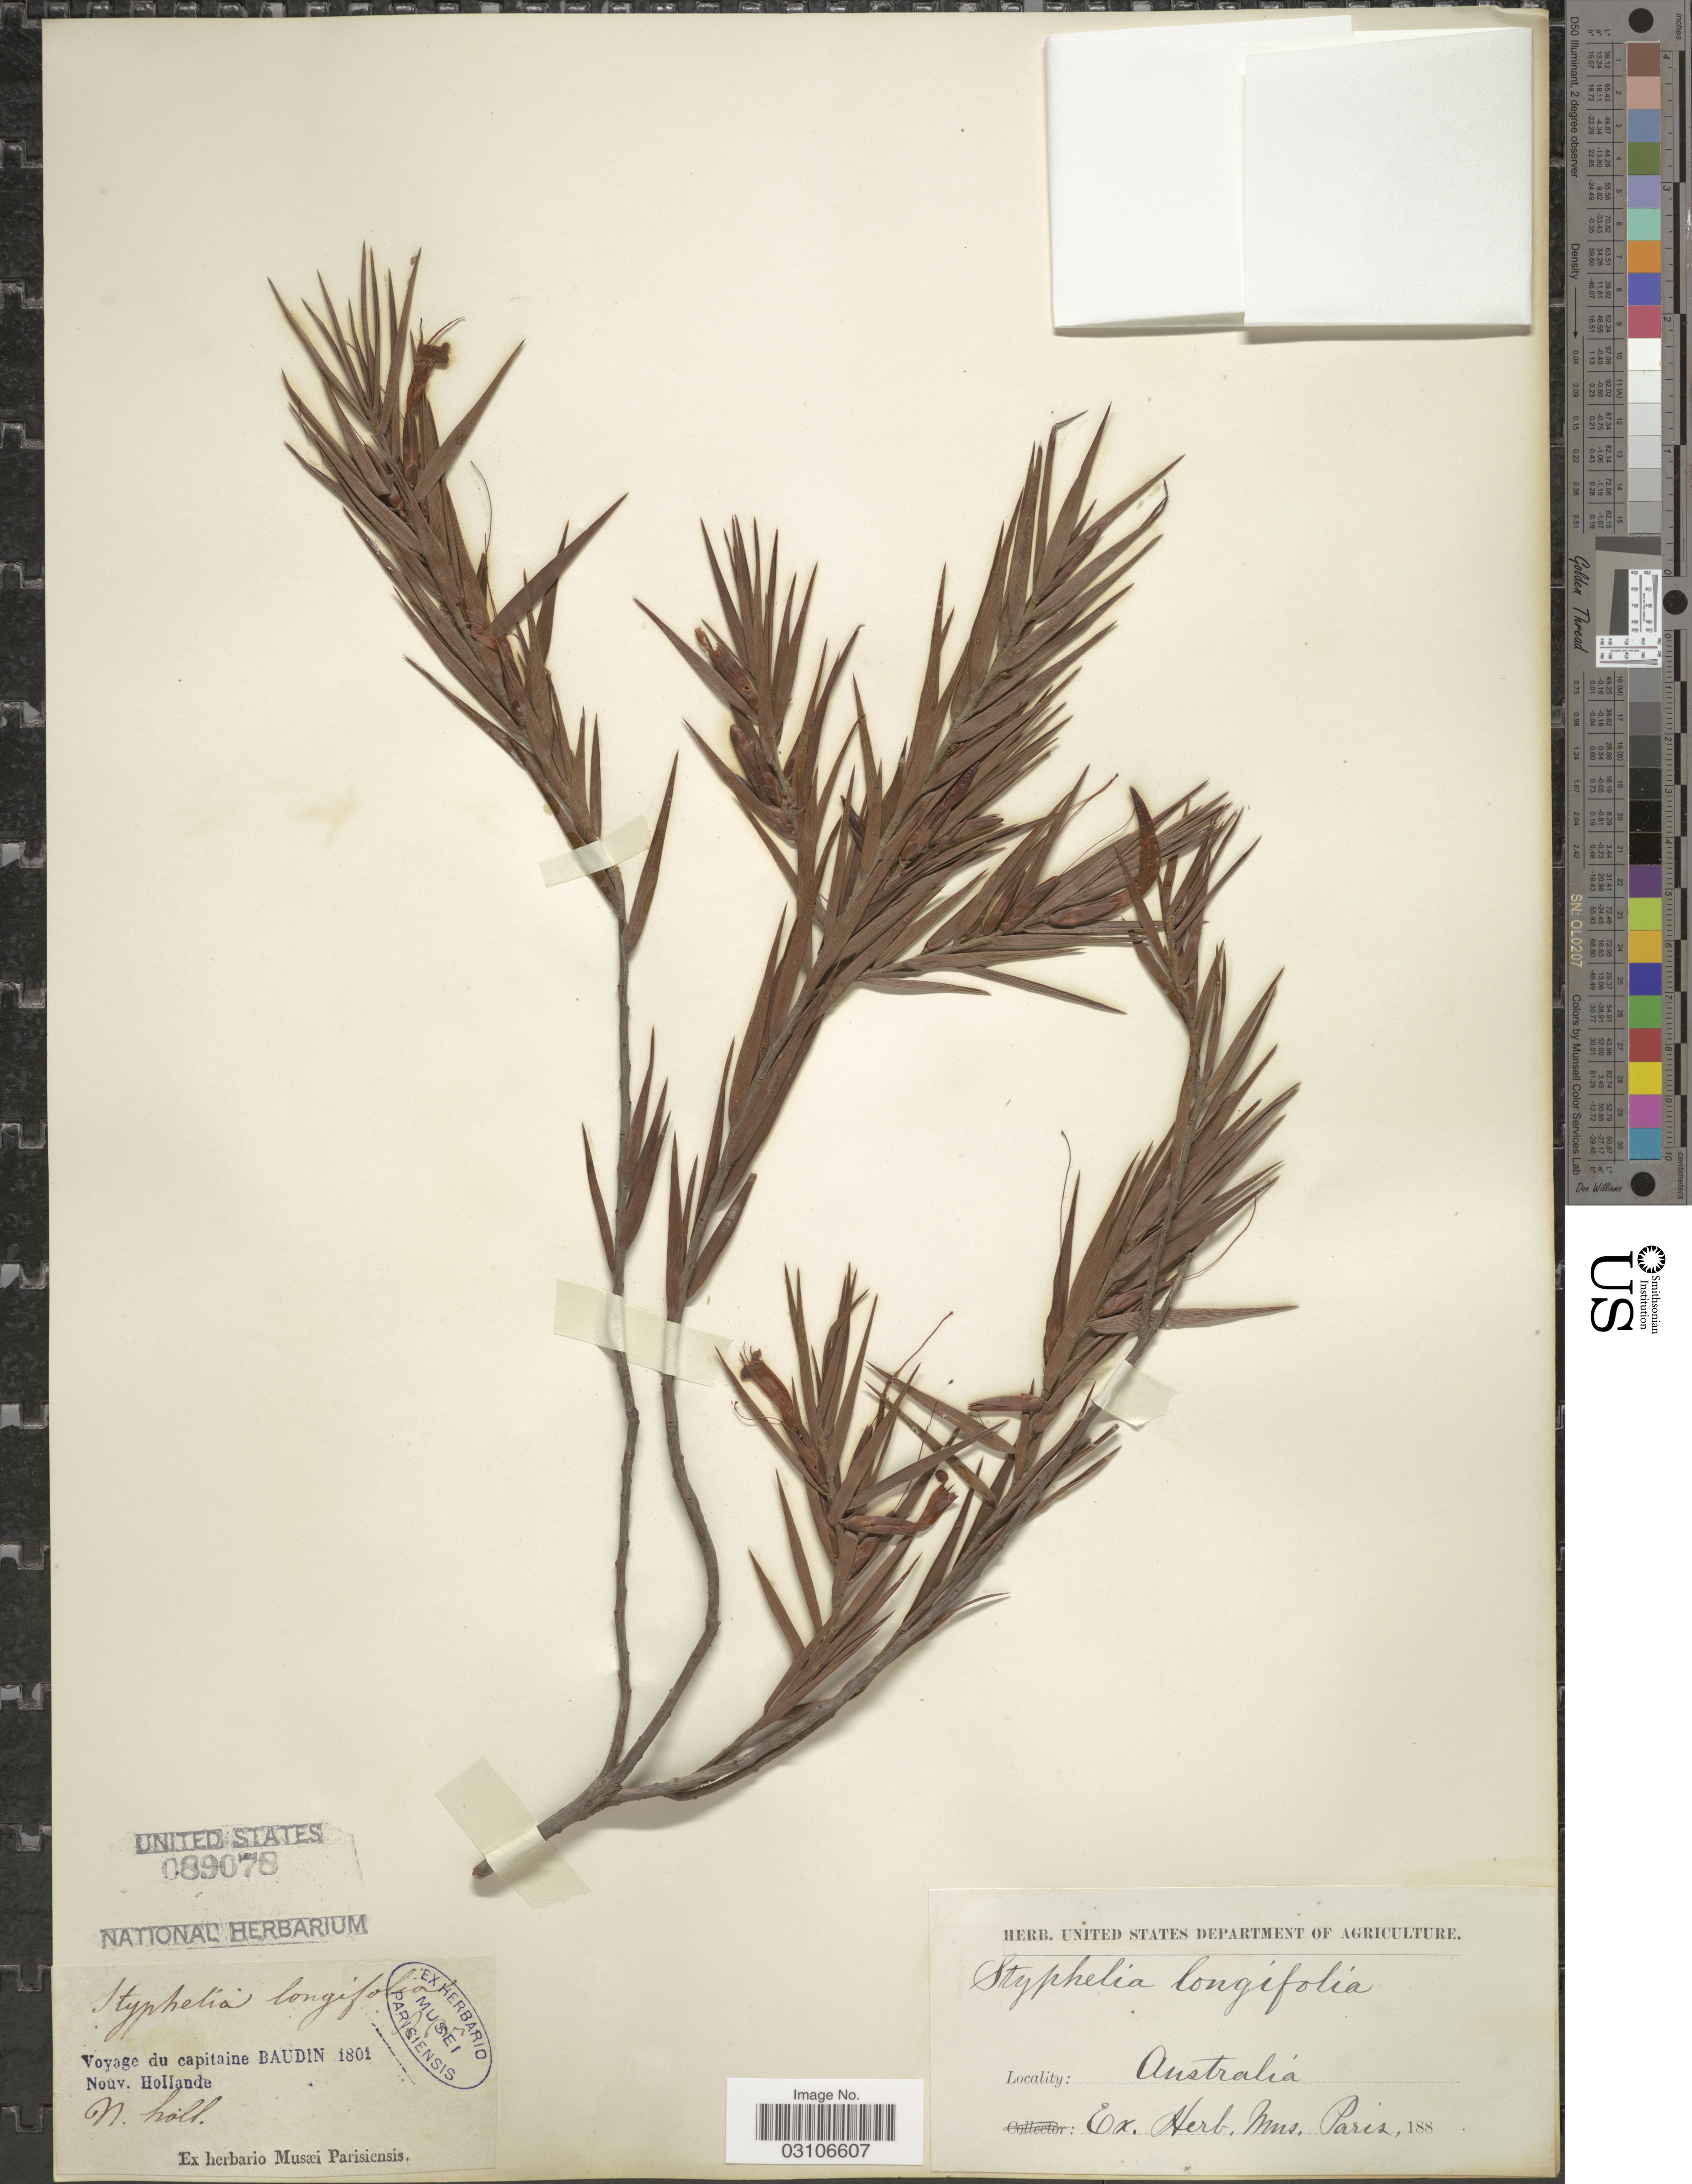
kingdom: Plantae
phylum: Tracheophyta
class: Magnoliopsida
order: Ericales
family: Ericaceae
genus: Styphelia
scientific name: Styphelia longifolia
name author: R. Br.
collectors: ex herb. Mus. Paris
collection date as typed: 188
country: Australia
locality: N. holl.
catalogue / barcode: US 89078